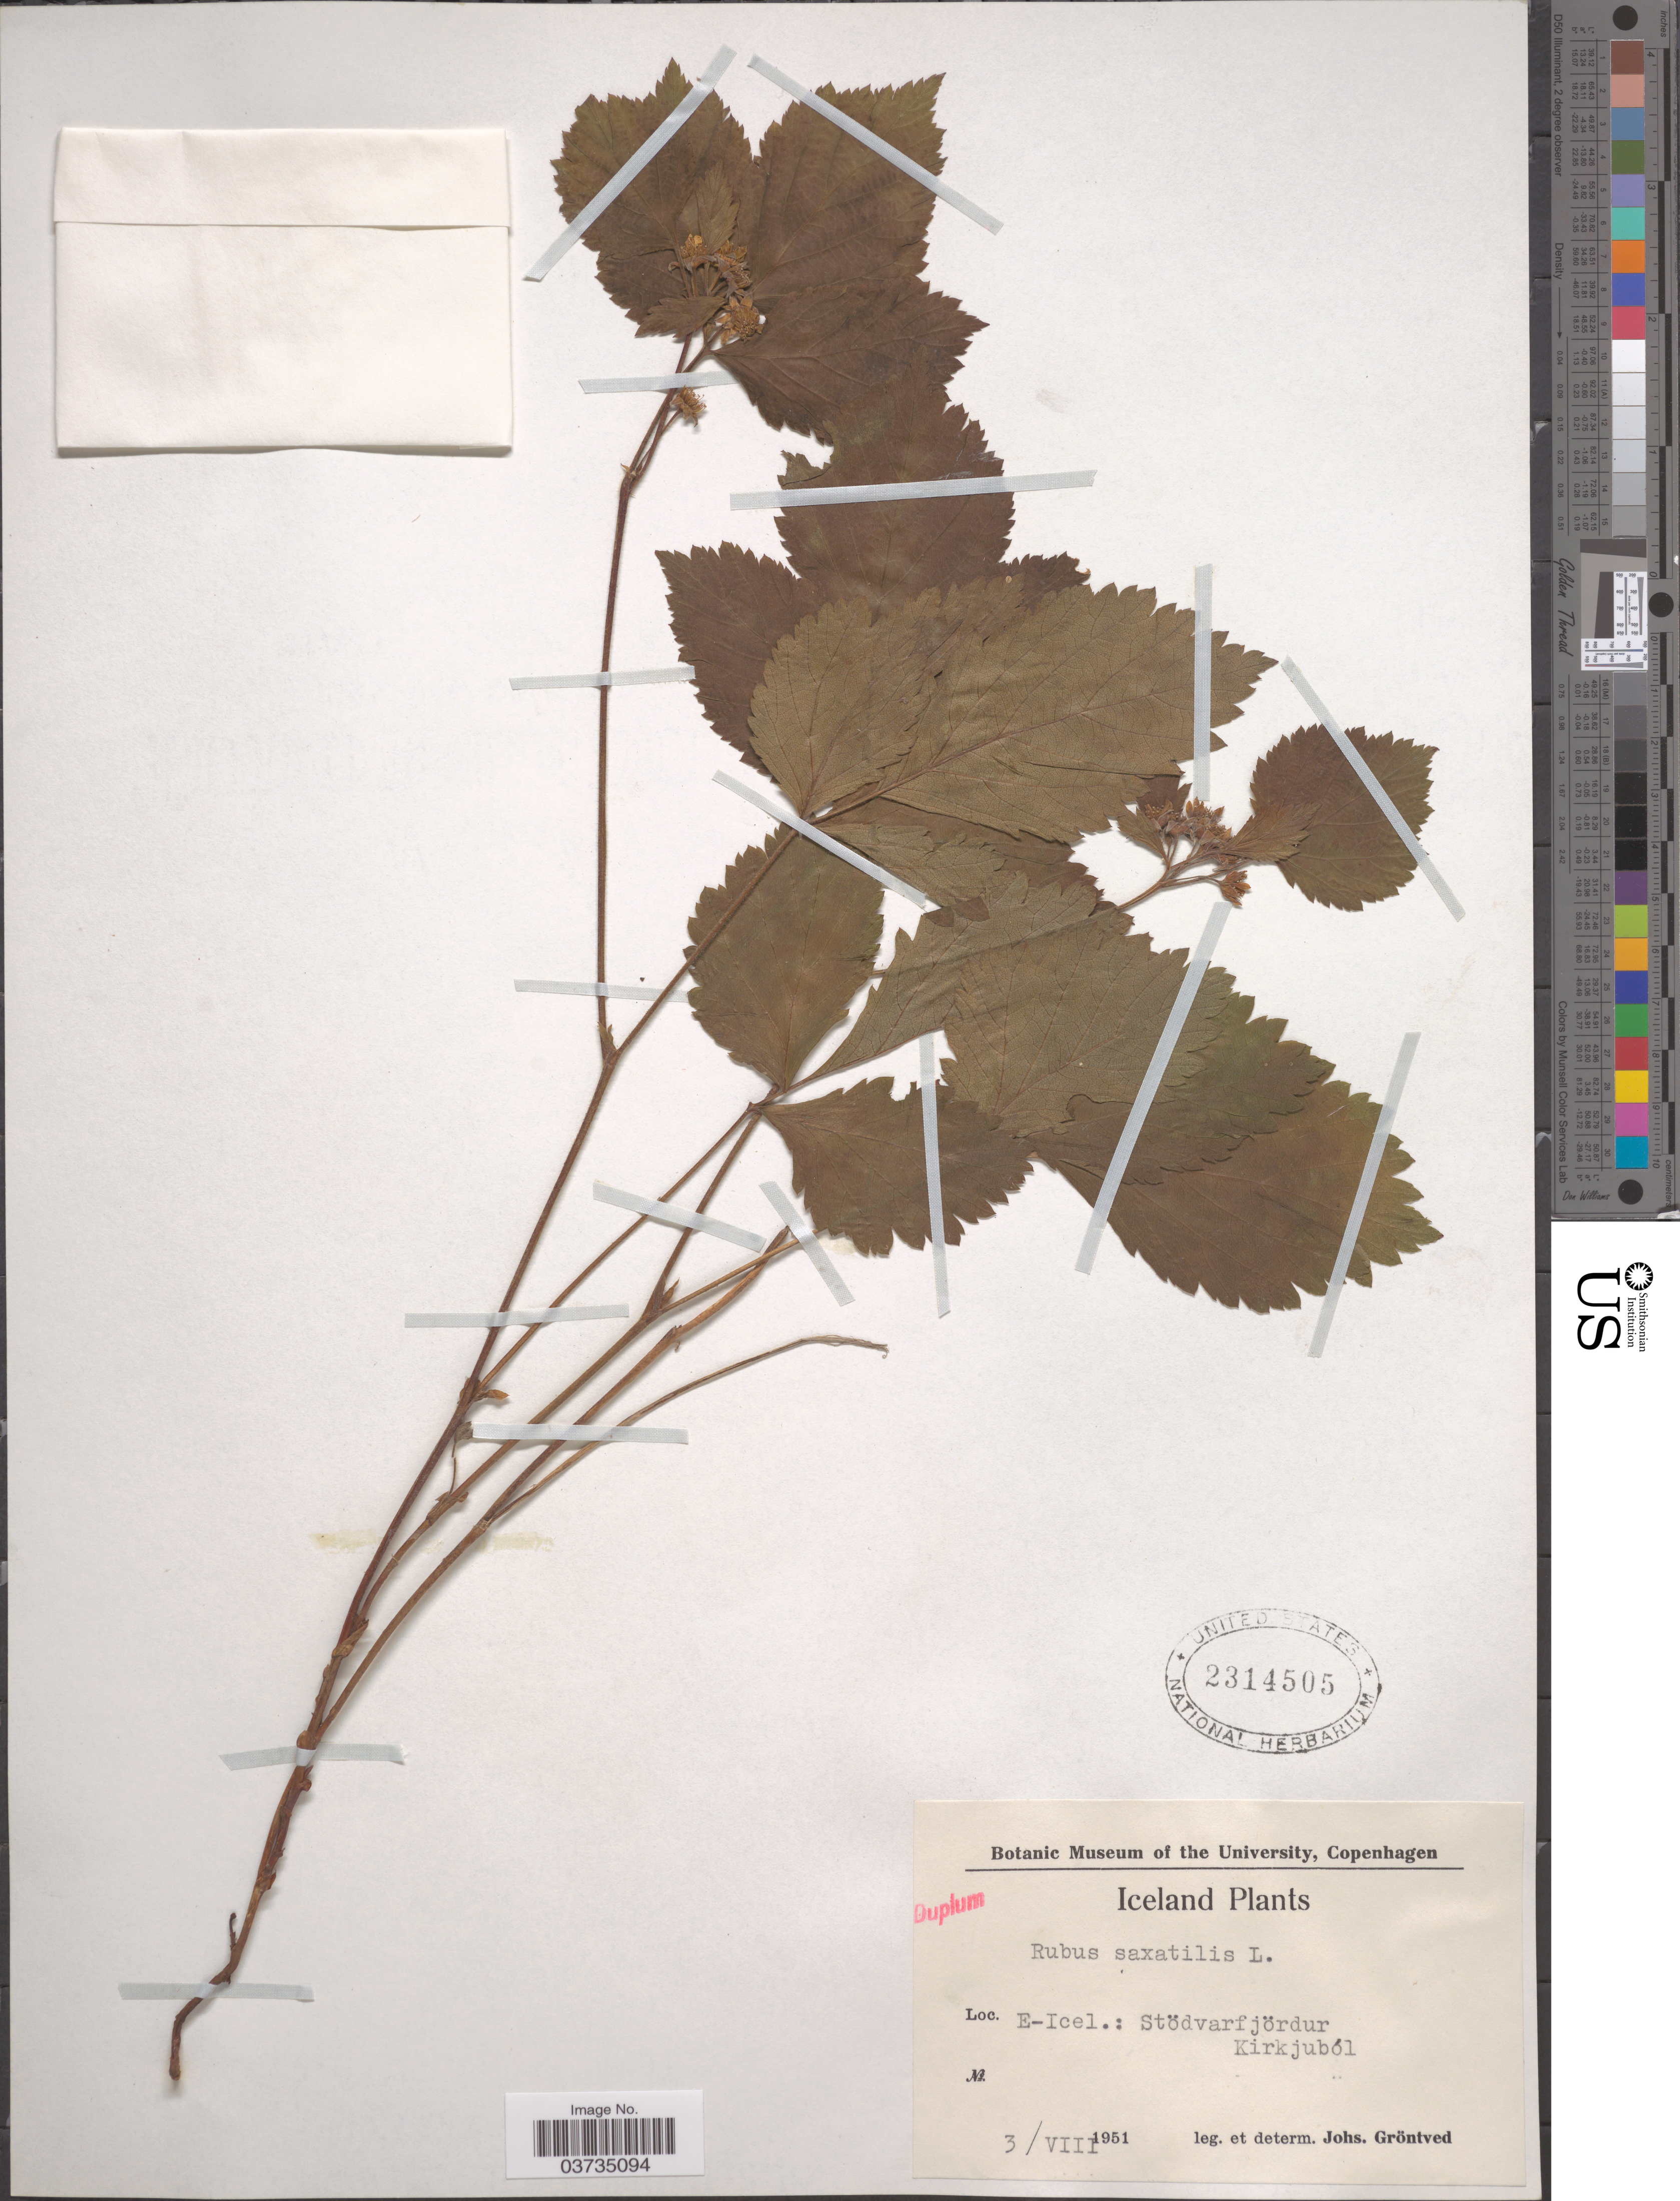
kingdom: Plantae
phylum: Tracheophyta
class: Magnoliopsida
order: Rosales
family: Rosaceae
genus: Rubus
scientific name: Rubus saxatilis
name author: L.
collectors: J. Gröntved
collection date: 1951-08-03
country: Iceland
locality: E-Icel.: Stödvarfjördur Kirkjuból.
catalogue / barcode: US 2314505